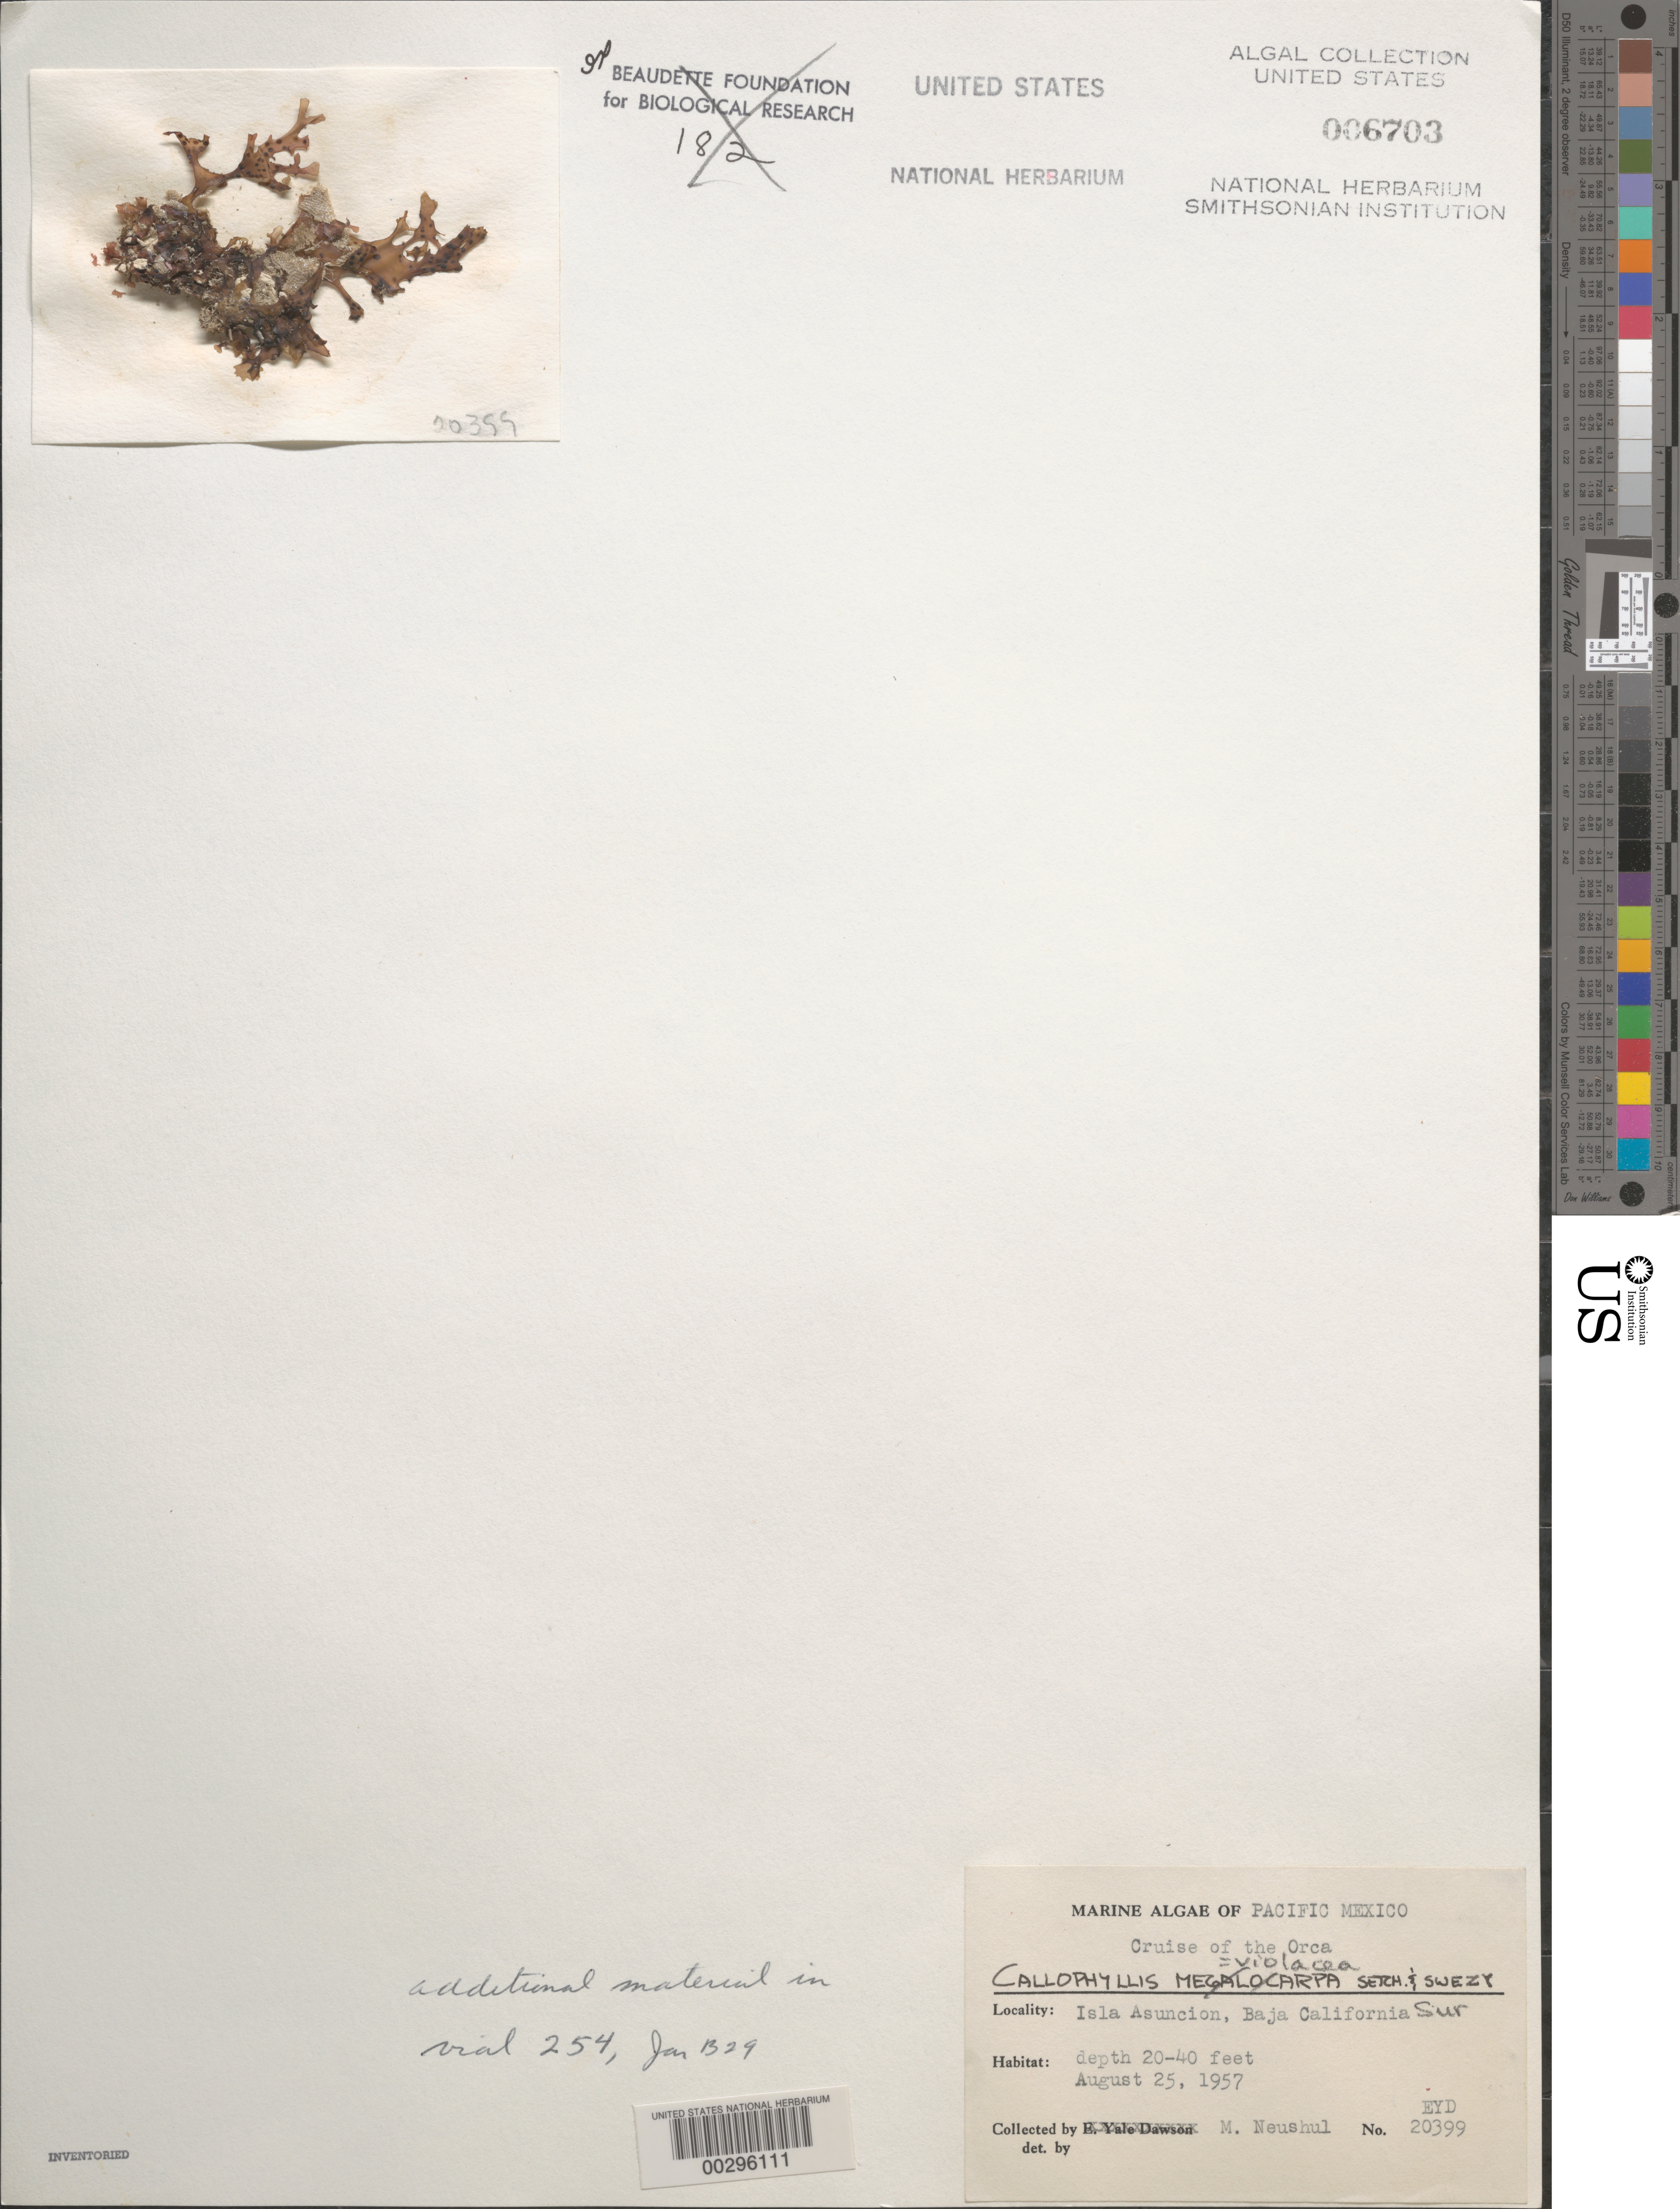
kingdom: Plantae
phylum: Rhodophyta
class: Florideophyceae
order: Gigartinales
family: Kallymeniaceae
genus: Callophyllis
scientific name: Callophyllis violacea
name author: J. Agardh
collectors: M. Neushul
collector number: EYD 20399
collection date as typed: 25 Aug 1957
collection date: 1957-08-25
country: Mexico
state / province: Baja California Sur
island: Isla Asuncion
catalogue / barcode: US 6703